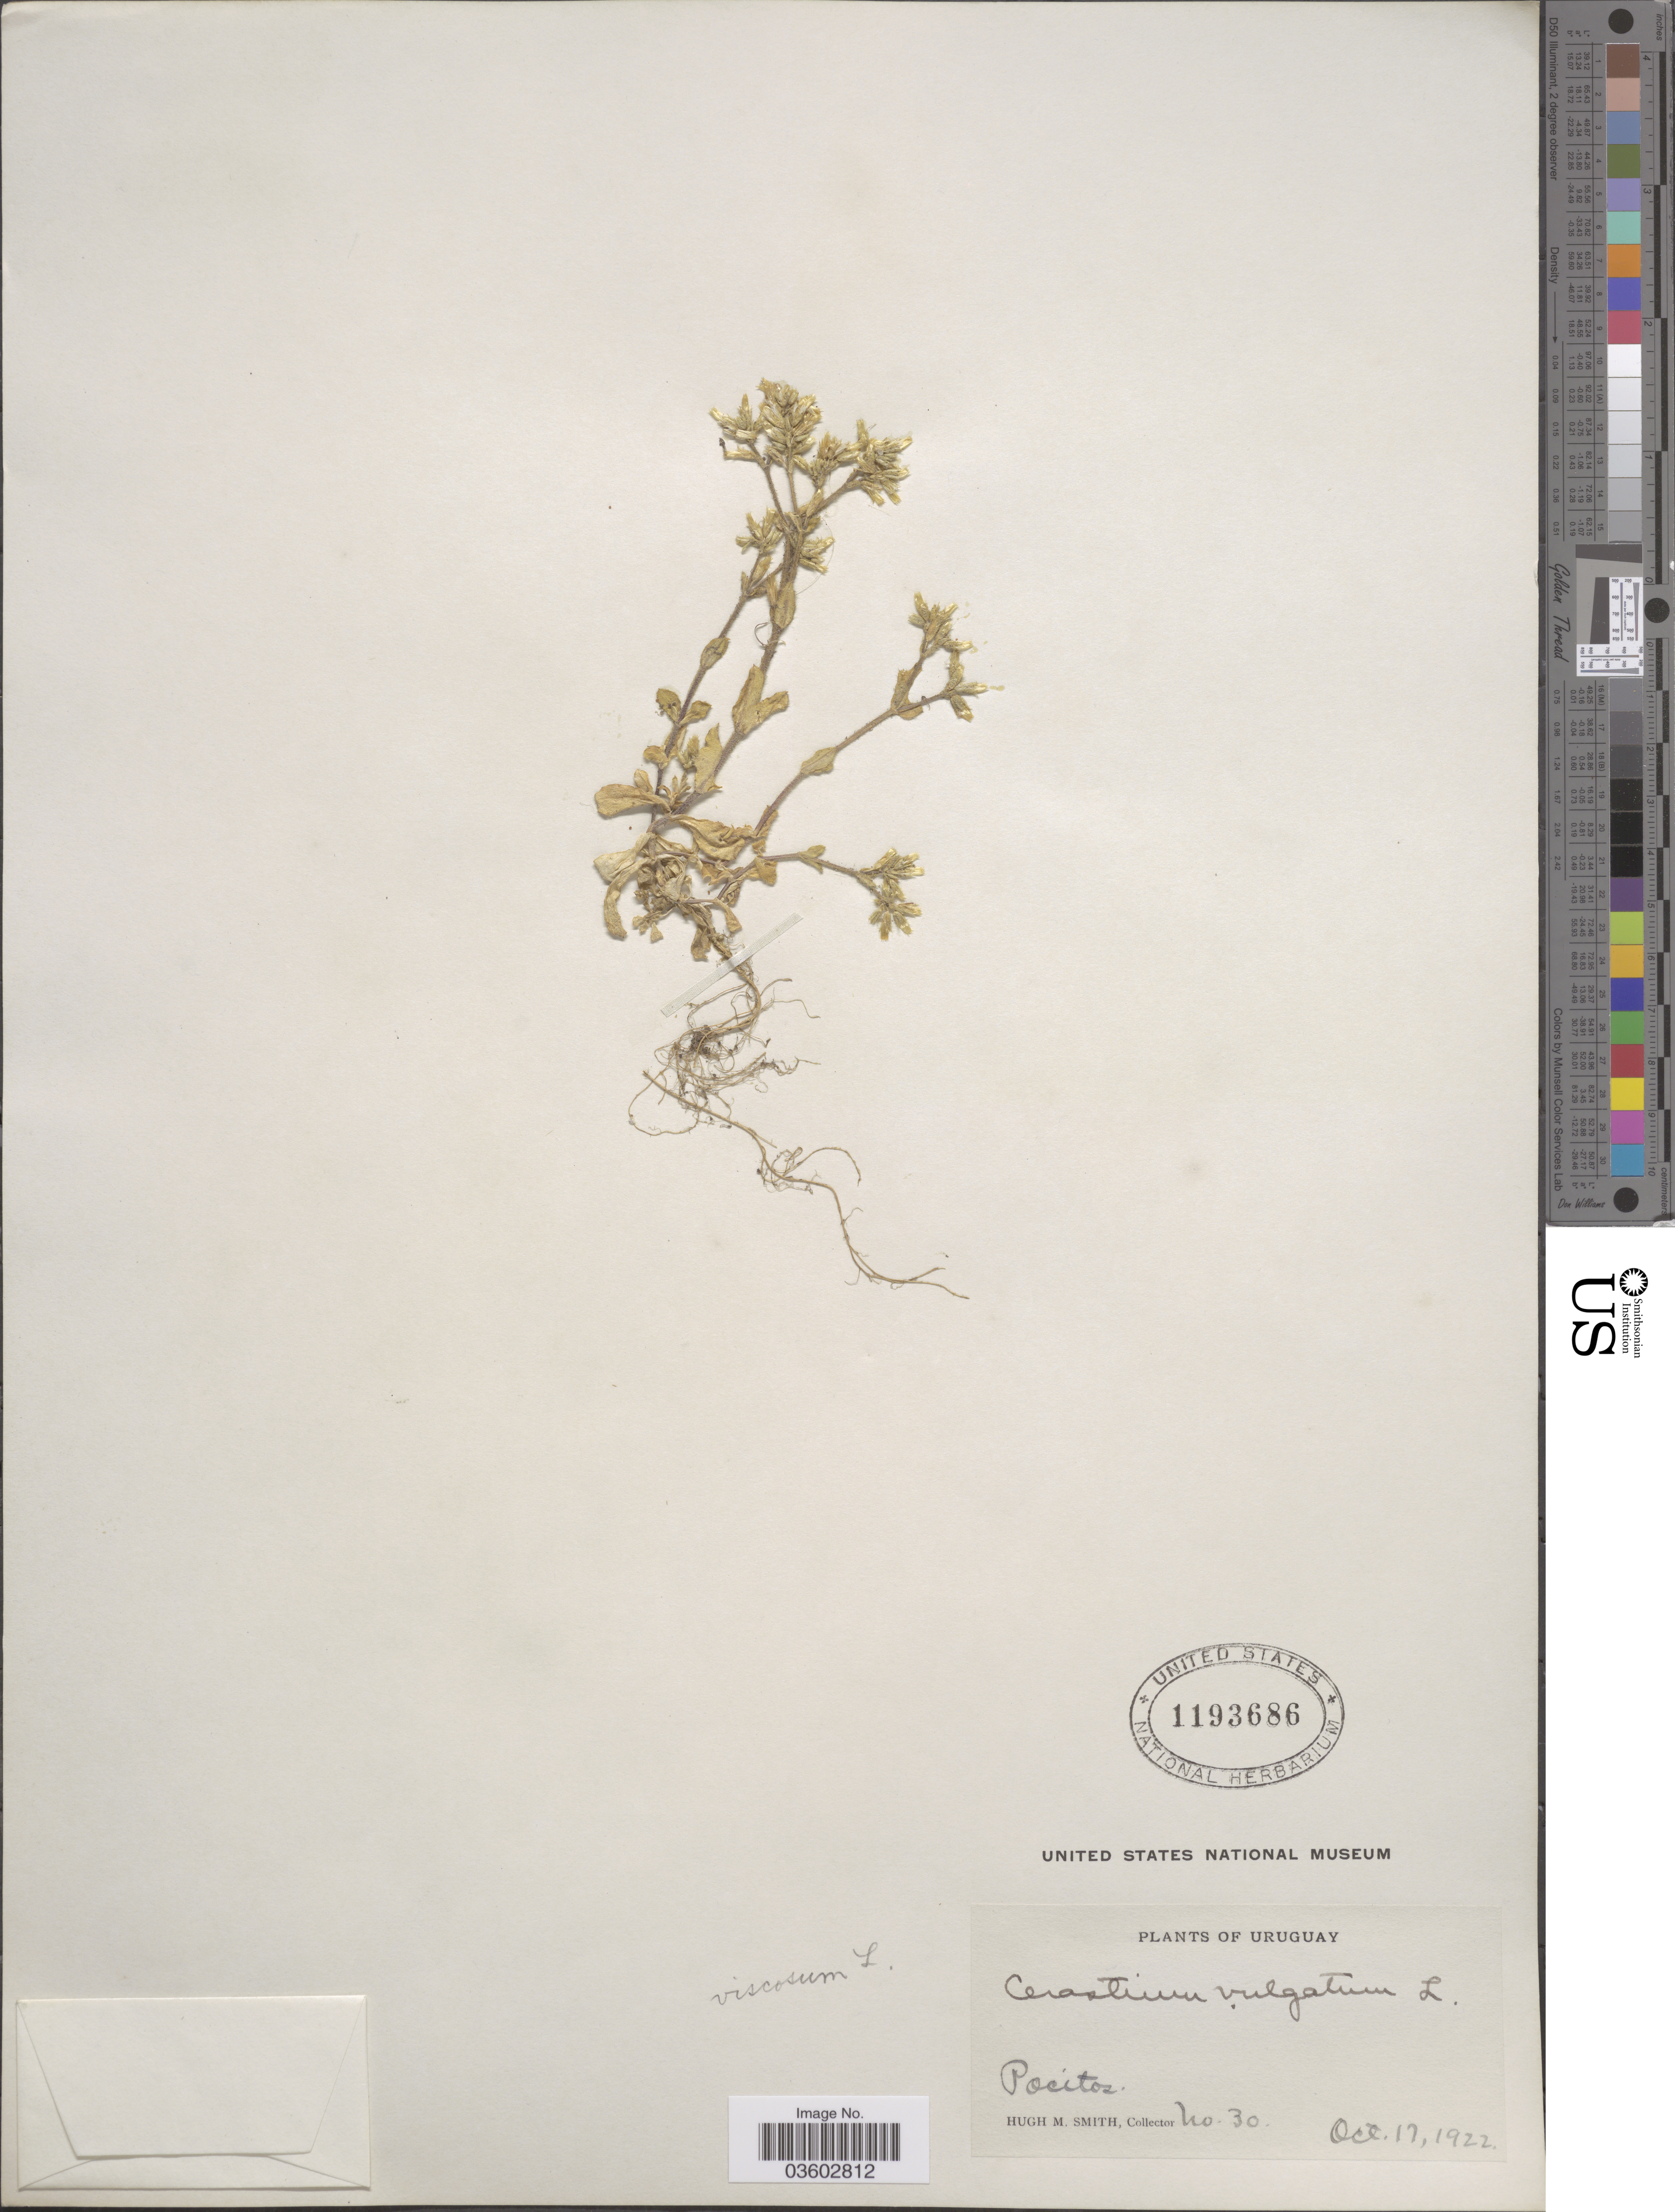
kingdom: Plantae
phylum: Tracheophyta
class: Magnoliopsida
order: Caryophyllales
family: Caryophyllaceae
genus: Cerastium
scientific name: Cerastium viscosum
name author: L.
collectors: H. M. Smith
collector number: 30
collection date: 1922-10-17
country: Uruguay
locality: Pocitos.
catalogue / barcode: US 1193686